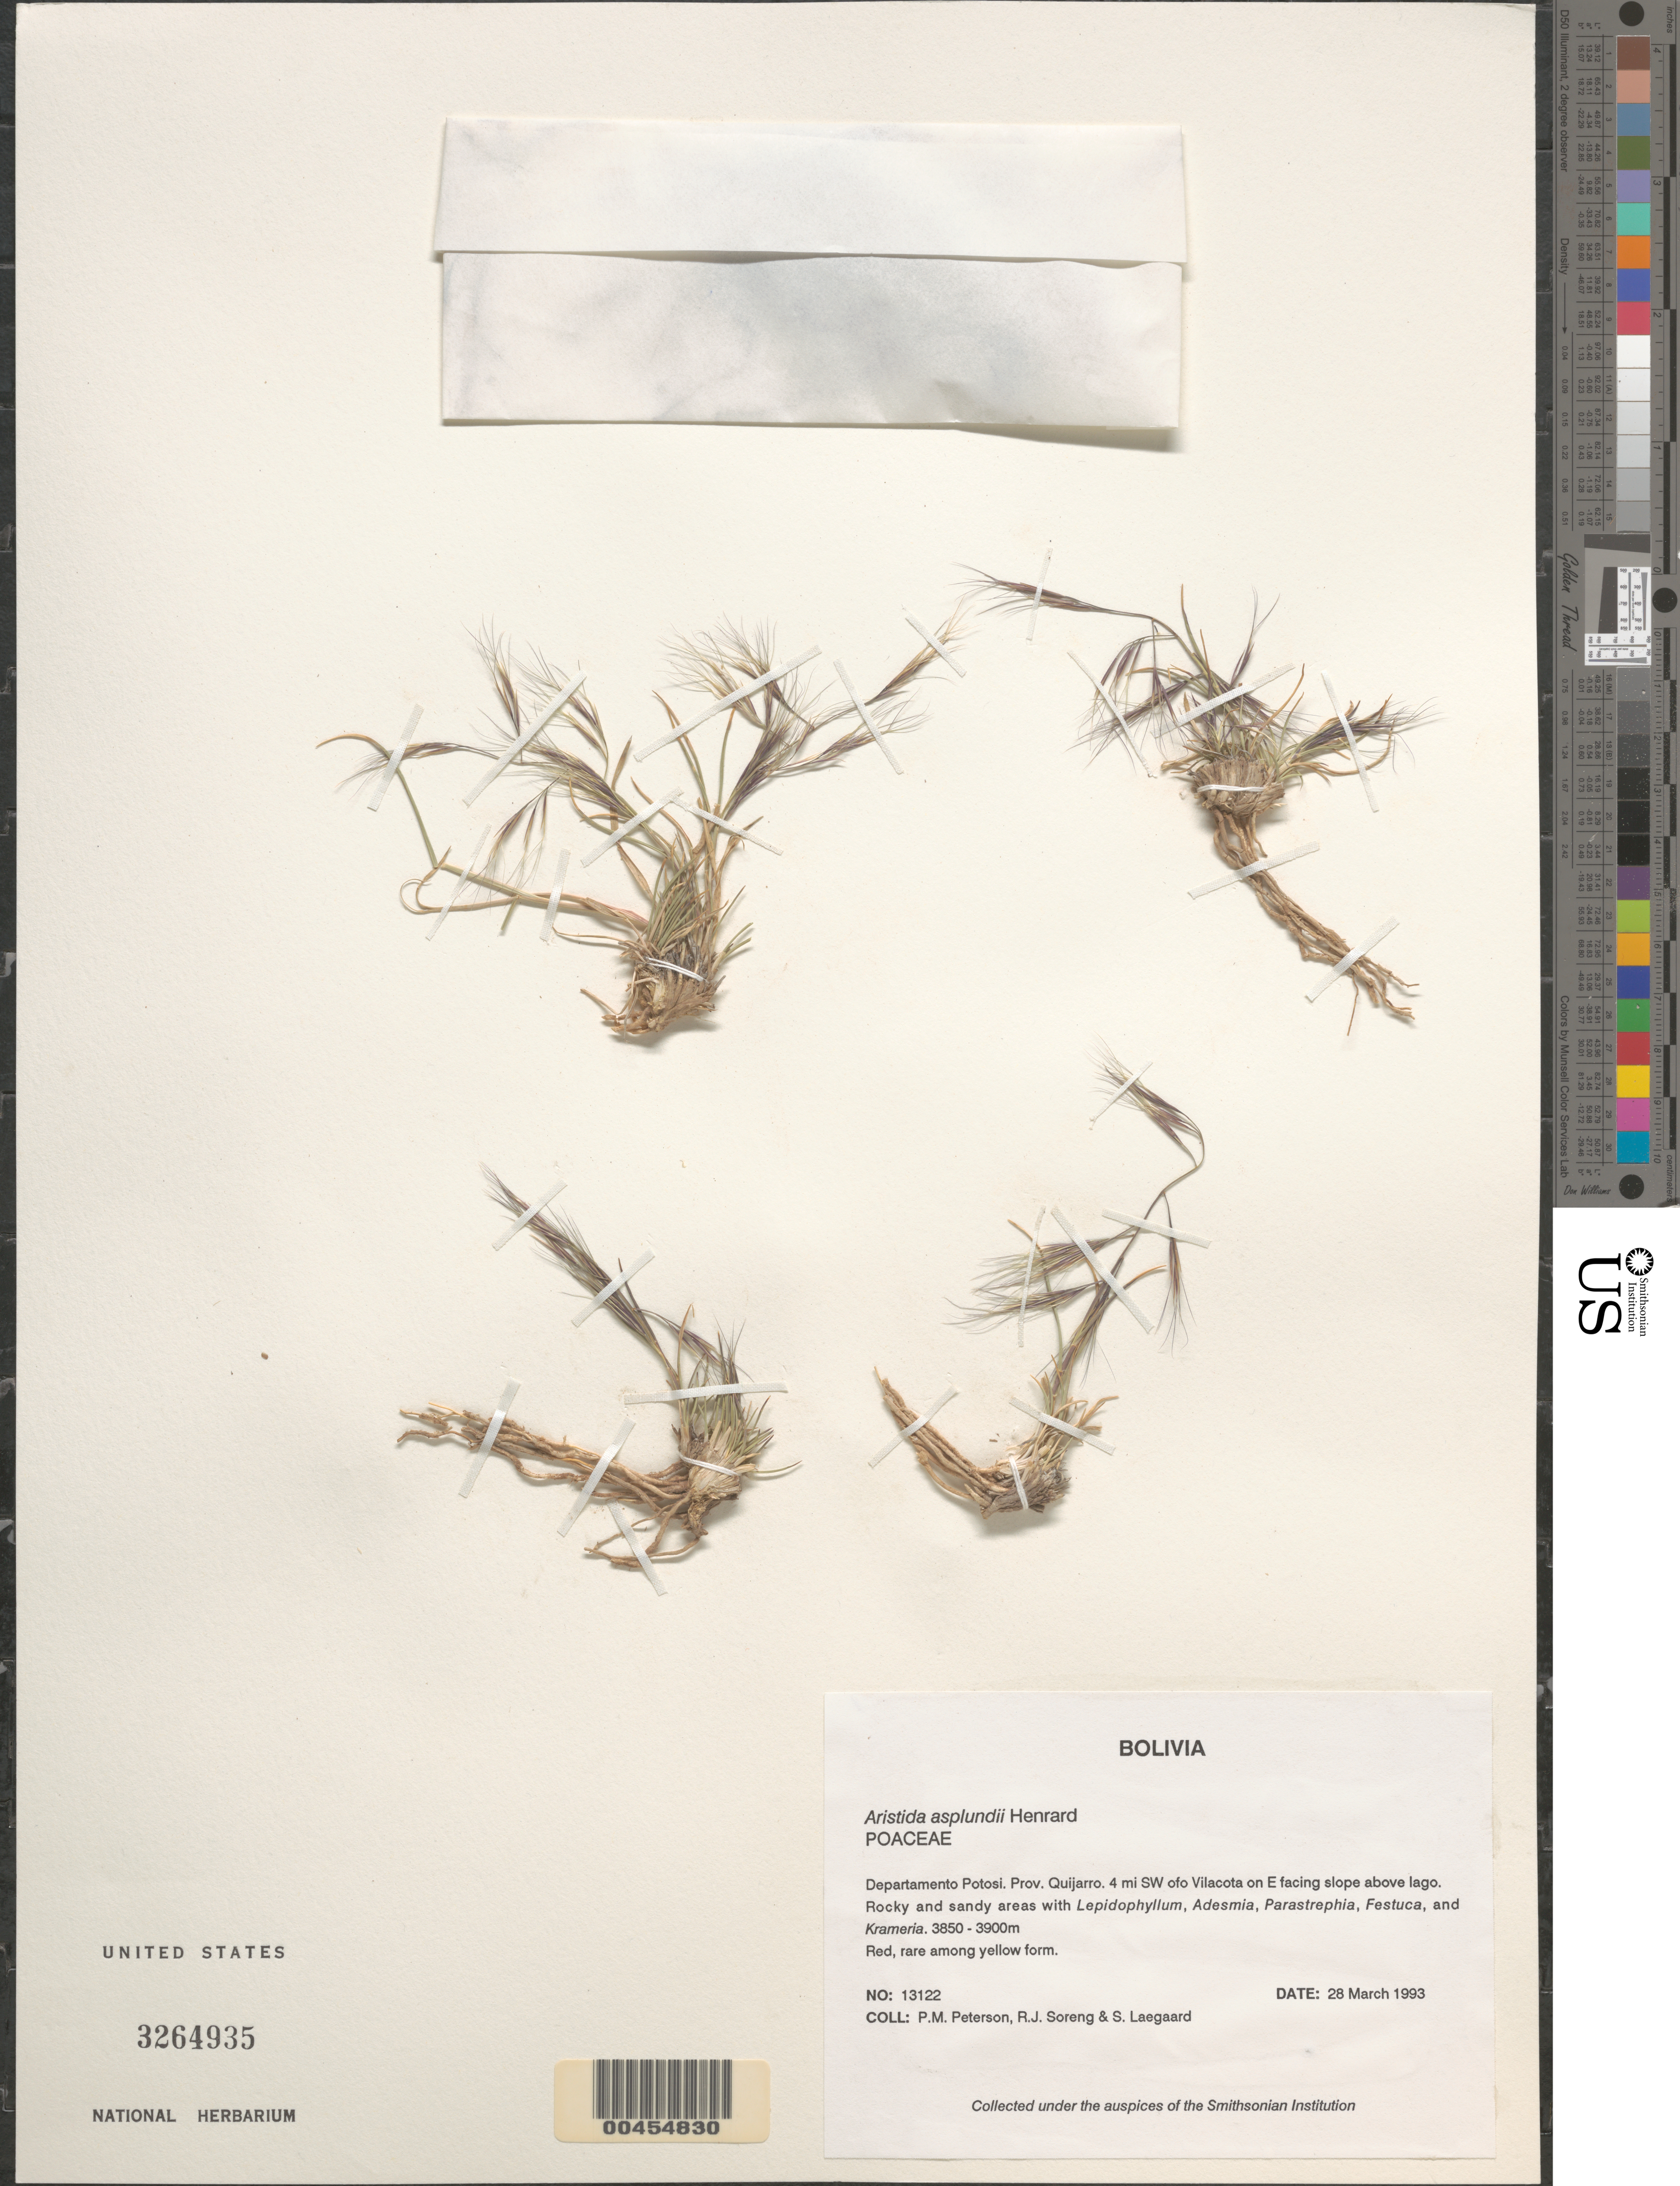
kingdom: Plantae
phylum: Tracheophyta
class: Liliopsida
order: Poales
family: Poaceae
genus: Aristida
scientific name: Aristida asplundii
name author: Henr.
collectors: P. M. Peterson, R. J. Soreng & S. Lægaard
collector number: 13122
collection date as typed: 28 Mar 1993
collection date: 1993-03-28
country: Bolivia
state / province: Potosí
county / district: Quijarro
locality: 4 mi SW of Villa Alota on E facing slope above lago.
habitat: Rocky and sandy areas with Lepidophyllum, Adesmia, Parastrephia, Festuca, and Krameria.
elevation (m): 3850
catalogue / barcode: US 3264935